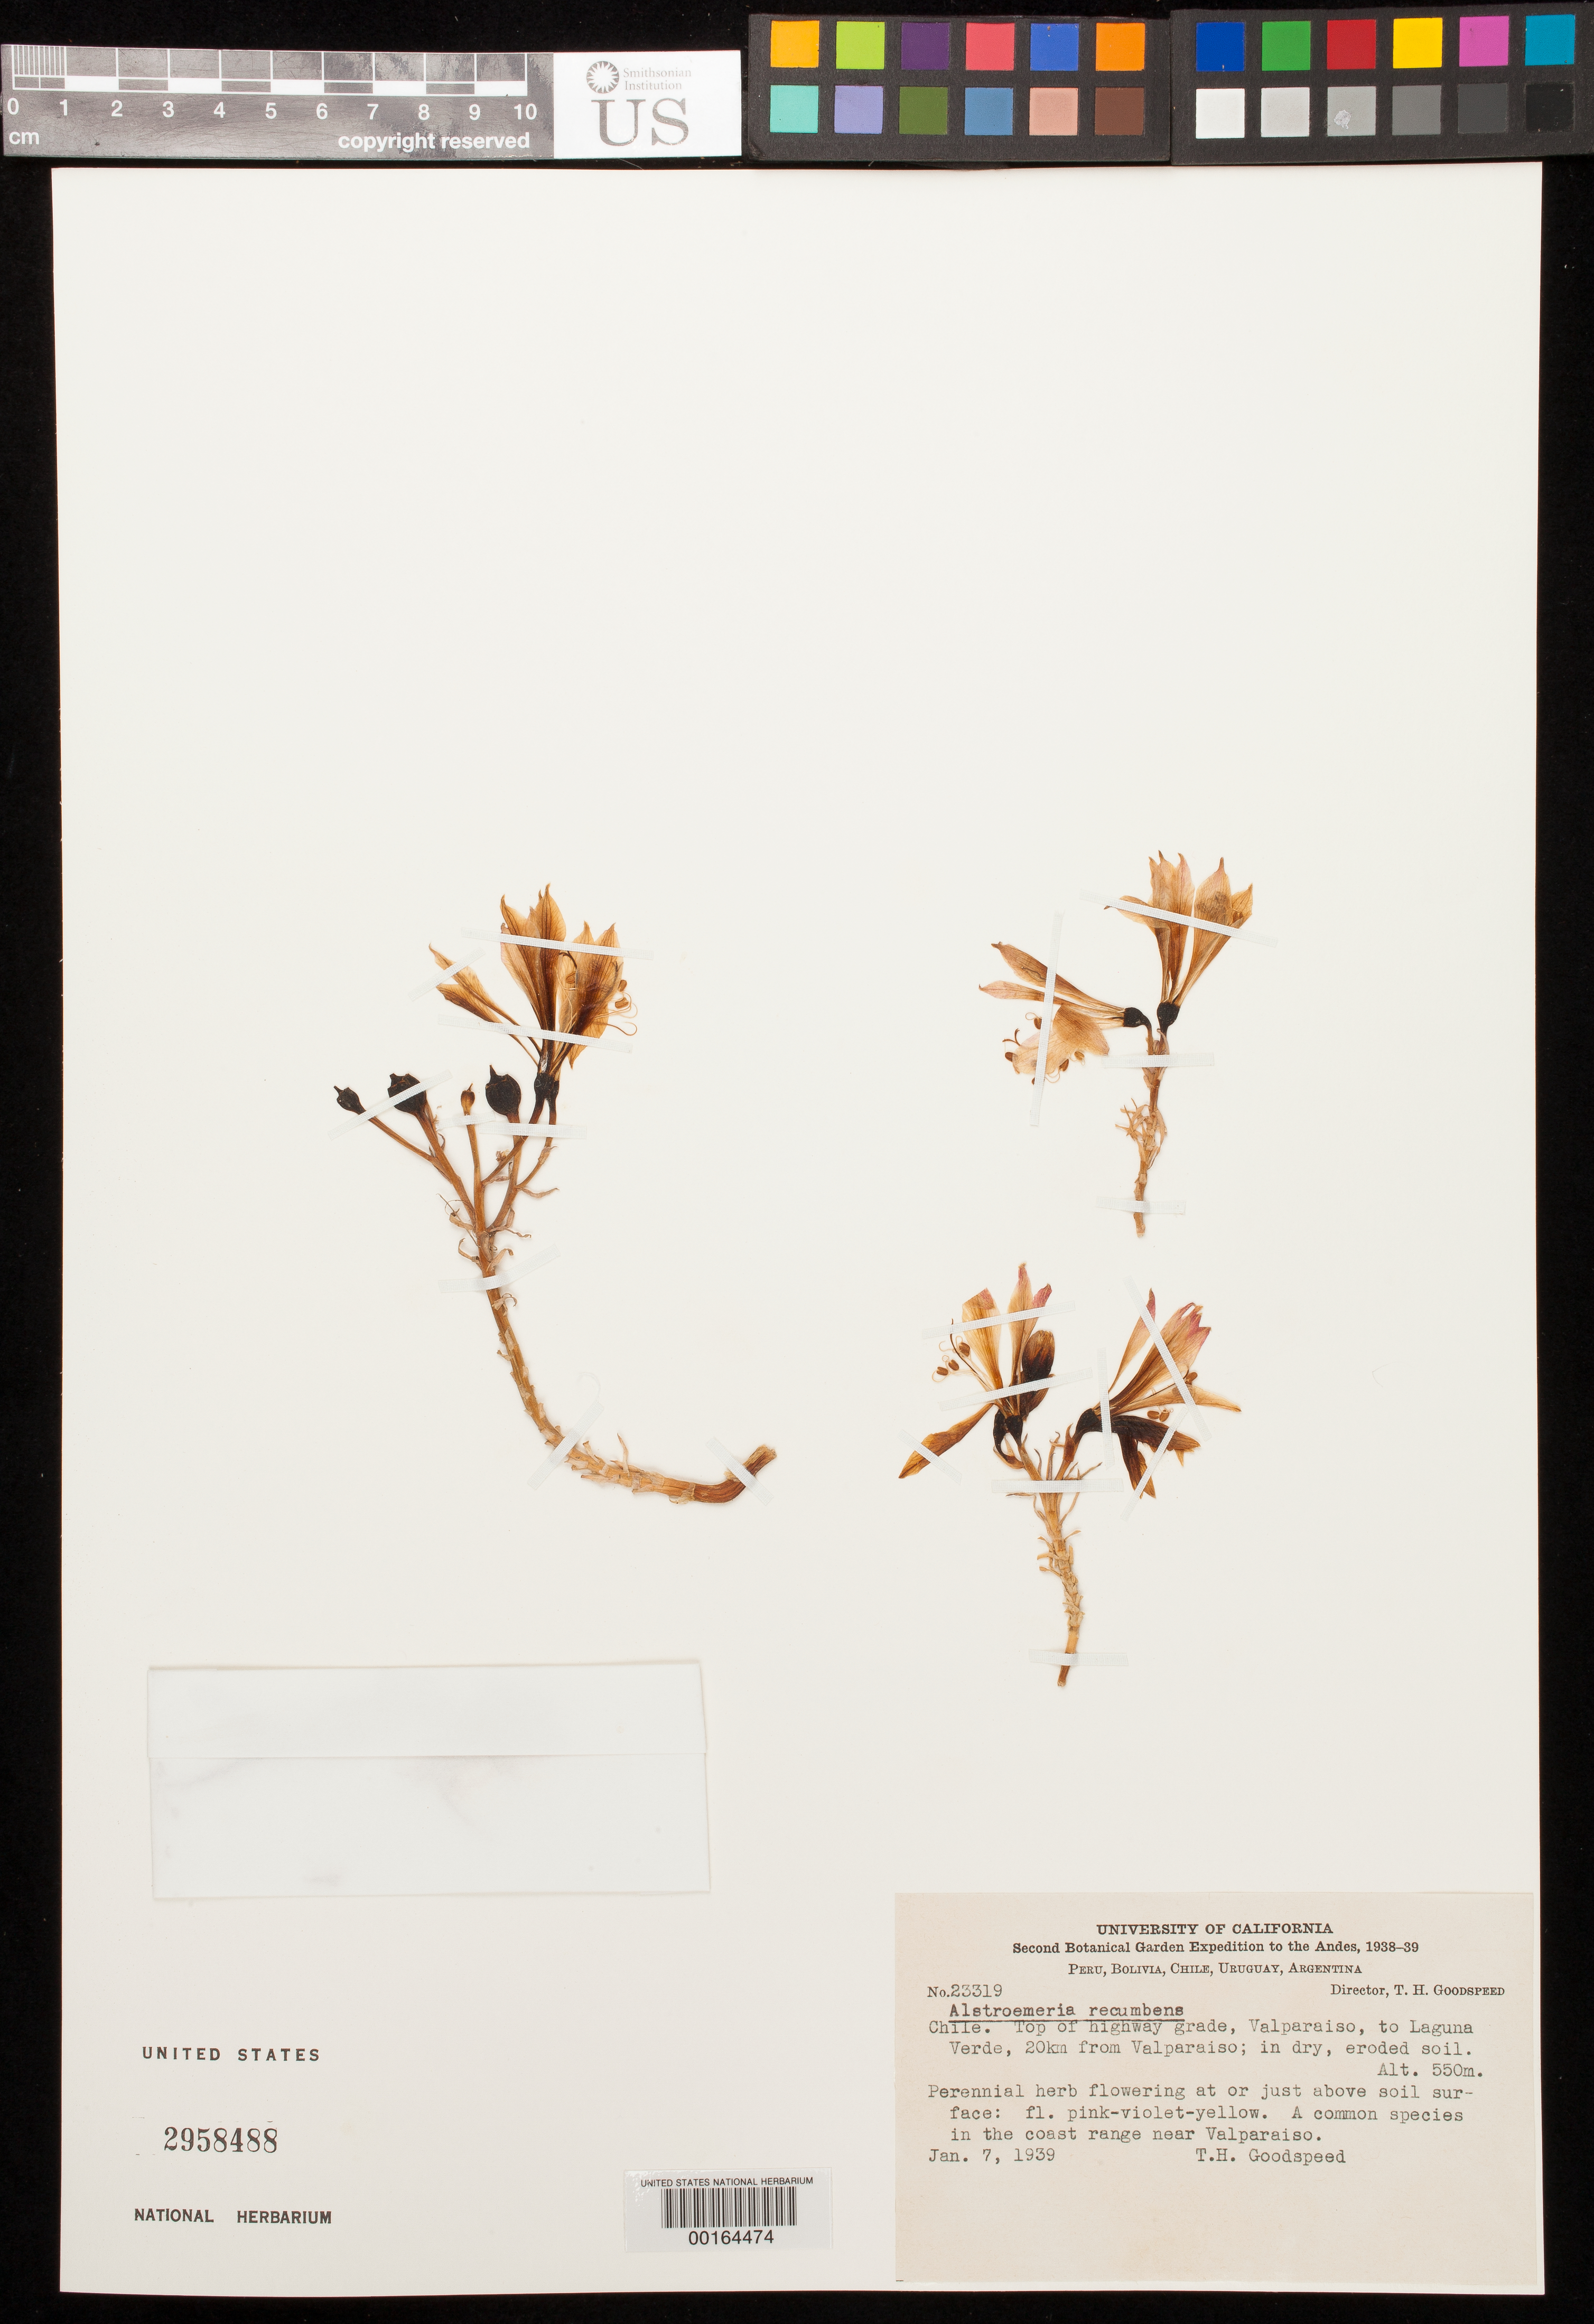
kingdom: Plantae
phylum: Tracheophyta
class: Liliopsida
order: Liliales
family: Alstroemeriaceae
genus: Alstroemeria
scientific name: Alstroemeria recumbens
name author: Herb.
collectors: T. Goodspeed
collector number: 23319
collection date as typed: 07 Jan 1939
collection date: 1939-01-07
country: Chile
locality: Top of highway grade, valparaiso to laguna verde, 20 km from valparaiso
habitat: In dry, eroded soil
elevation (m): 550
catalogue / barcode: US 2958488